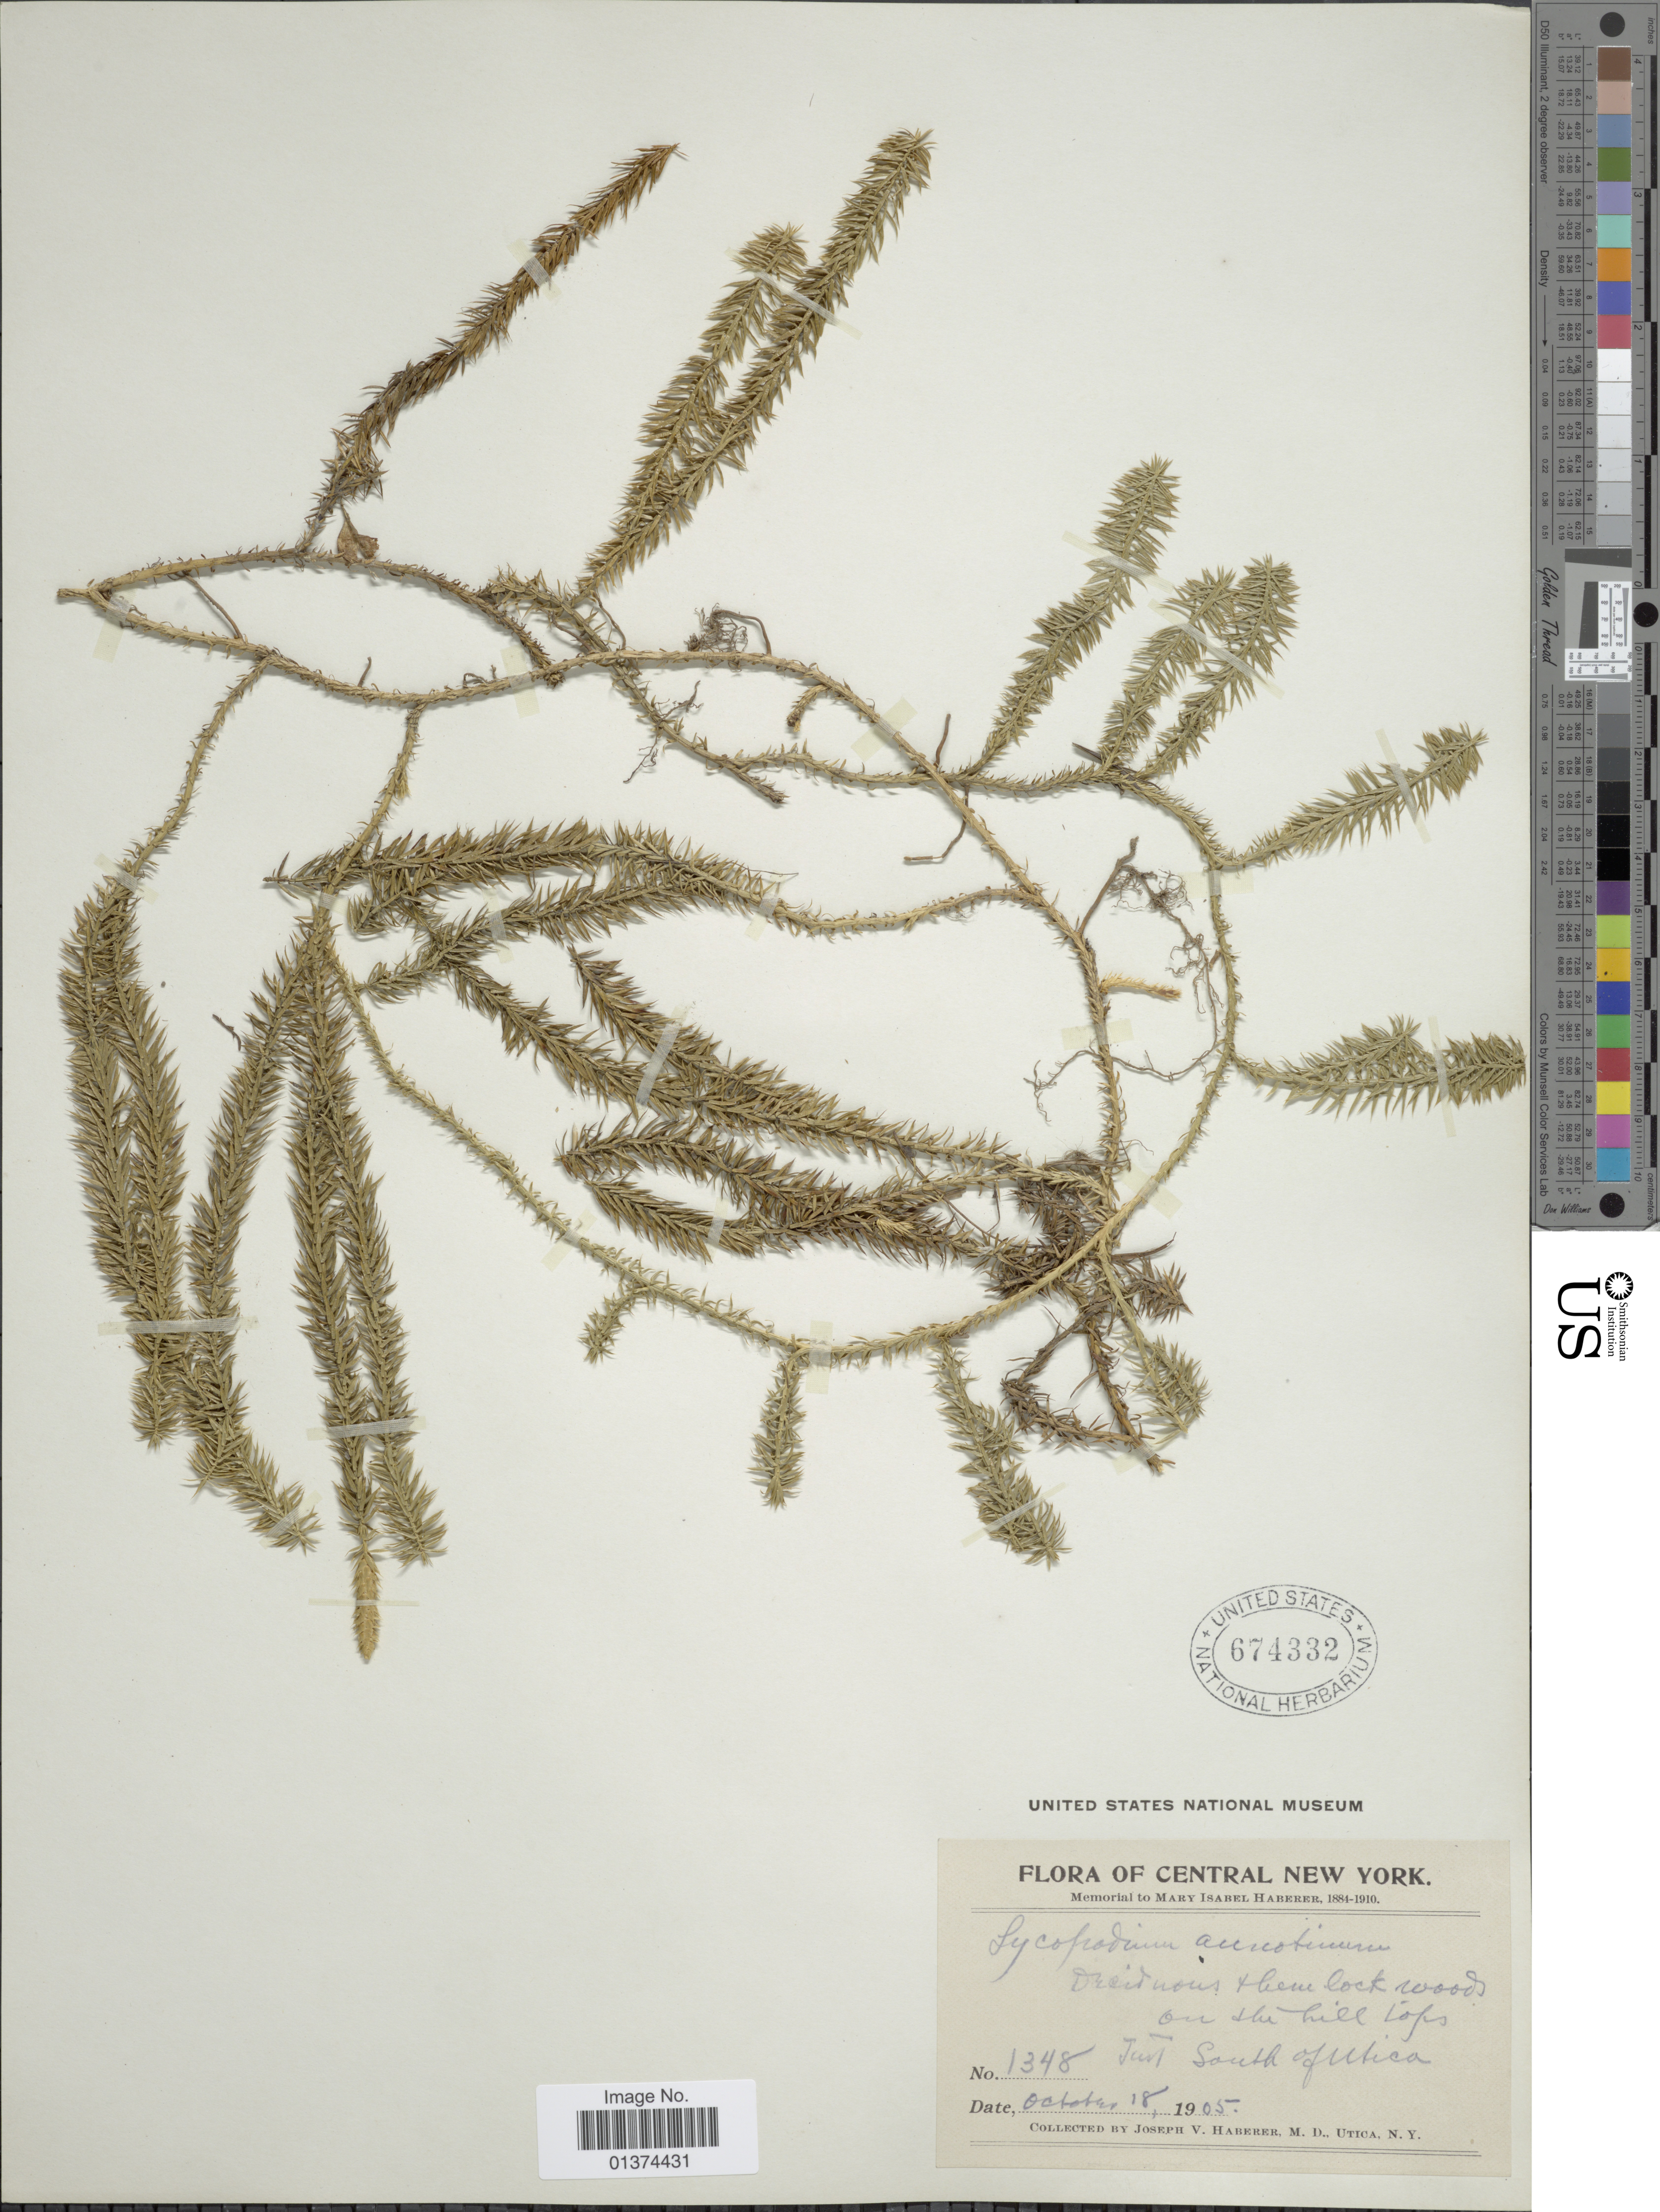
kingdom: Plantae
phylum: Tracheophyta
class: Lycopodiopsida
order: Lycopodiales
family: Lycopodiaceae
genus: Spinulum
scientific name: Spinulum annotinum subsp. annotinum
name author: (L.) A. Haines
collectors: J. V. Haberer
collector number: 1348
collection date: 1905-10-18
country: United States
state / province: New York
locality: Central New York, South Utica.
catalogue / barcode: US 674332